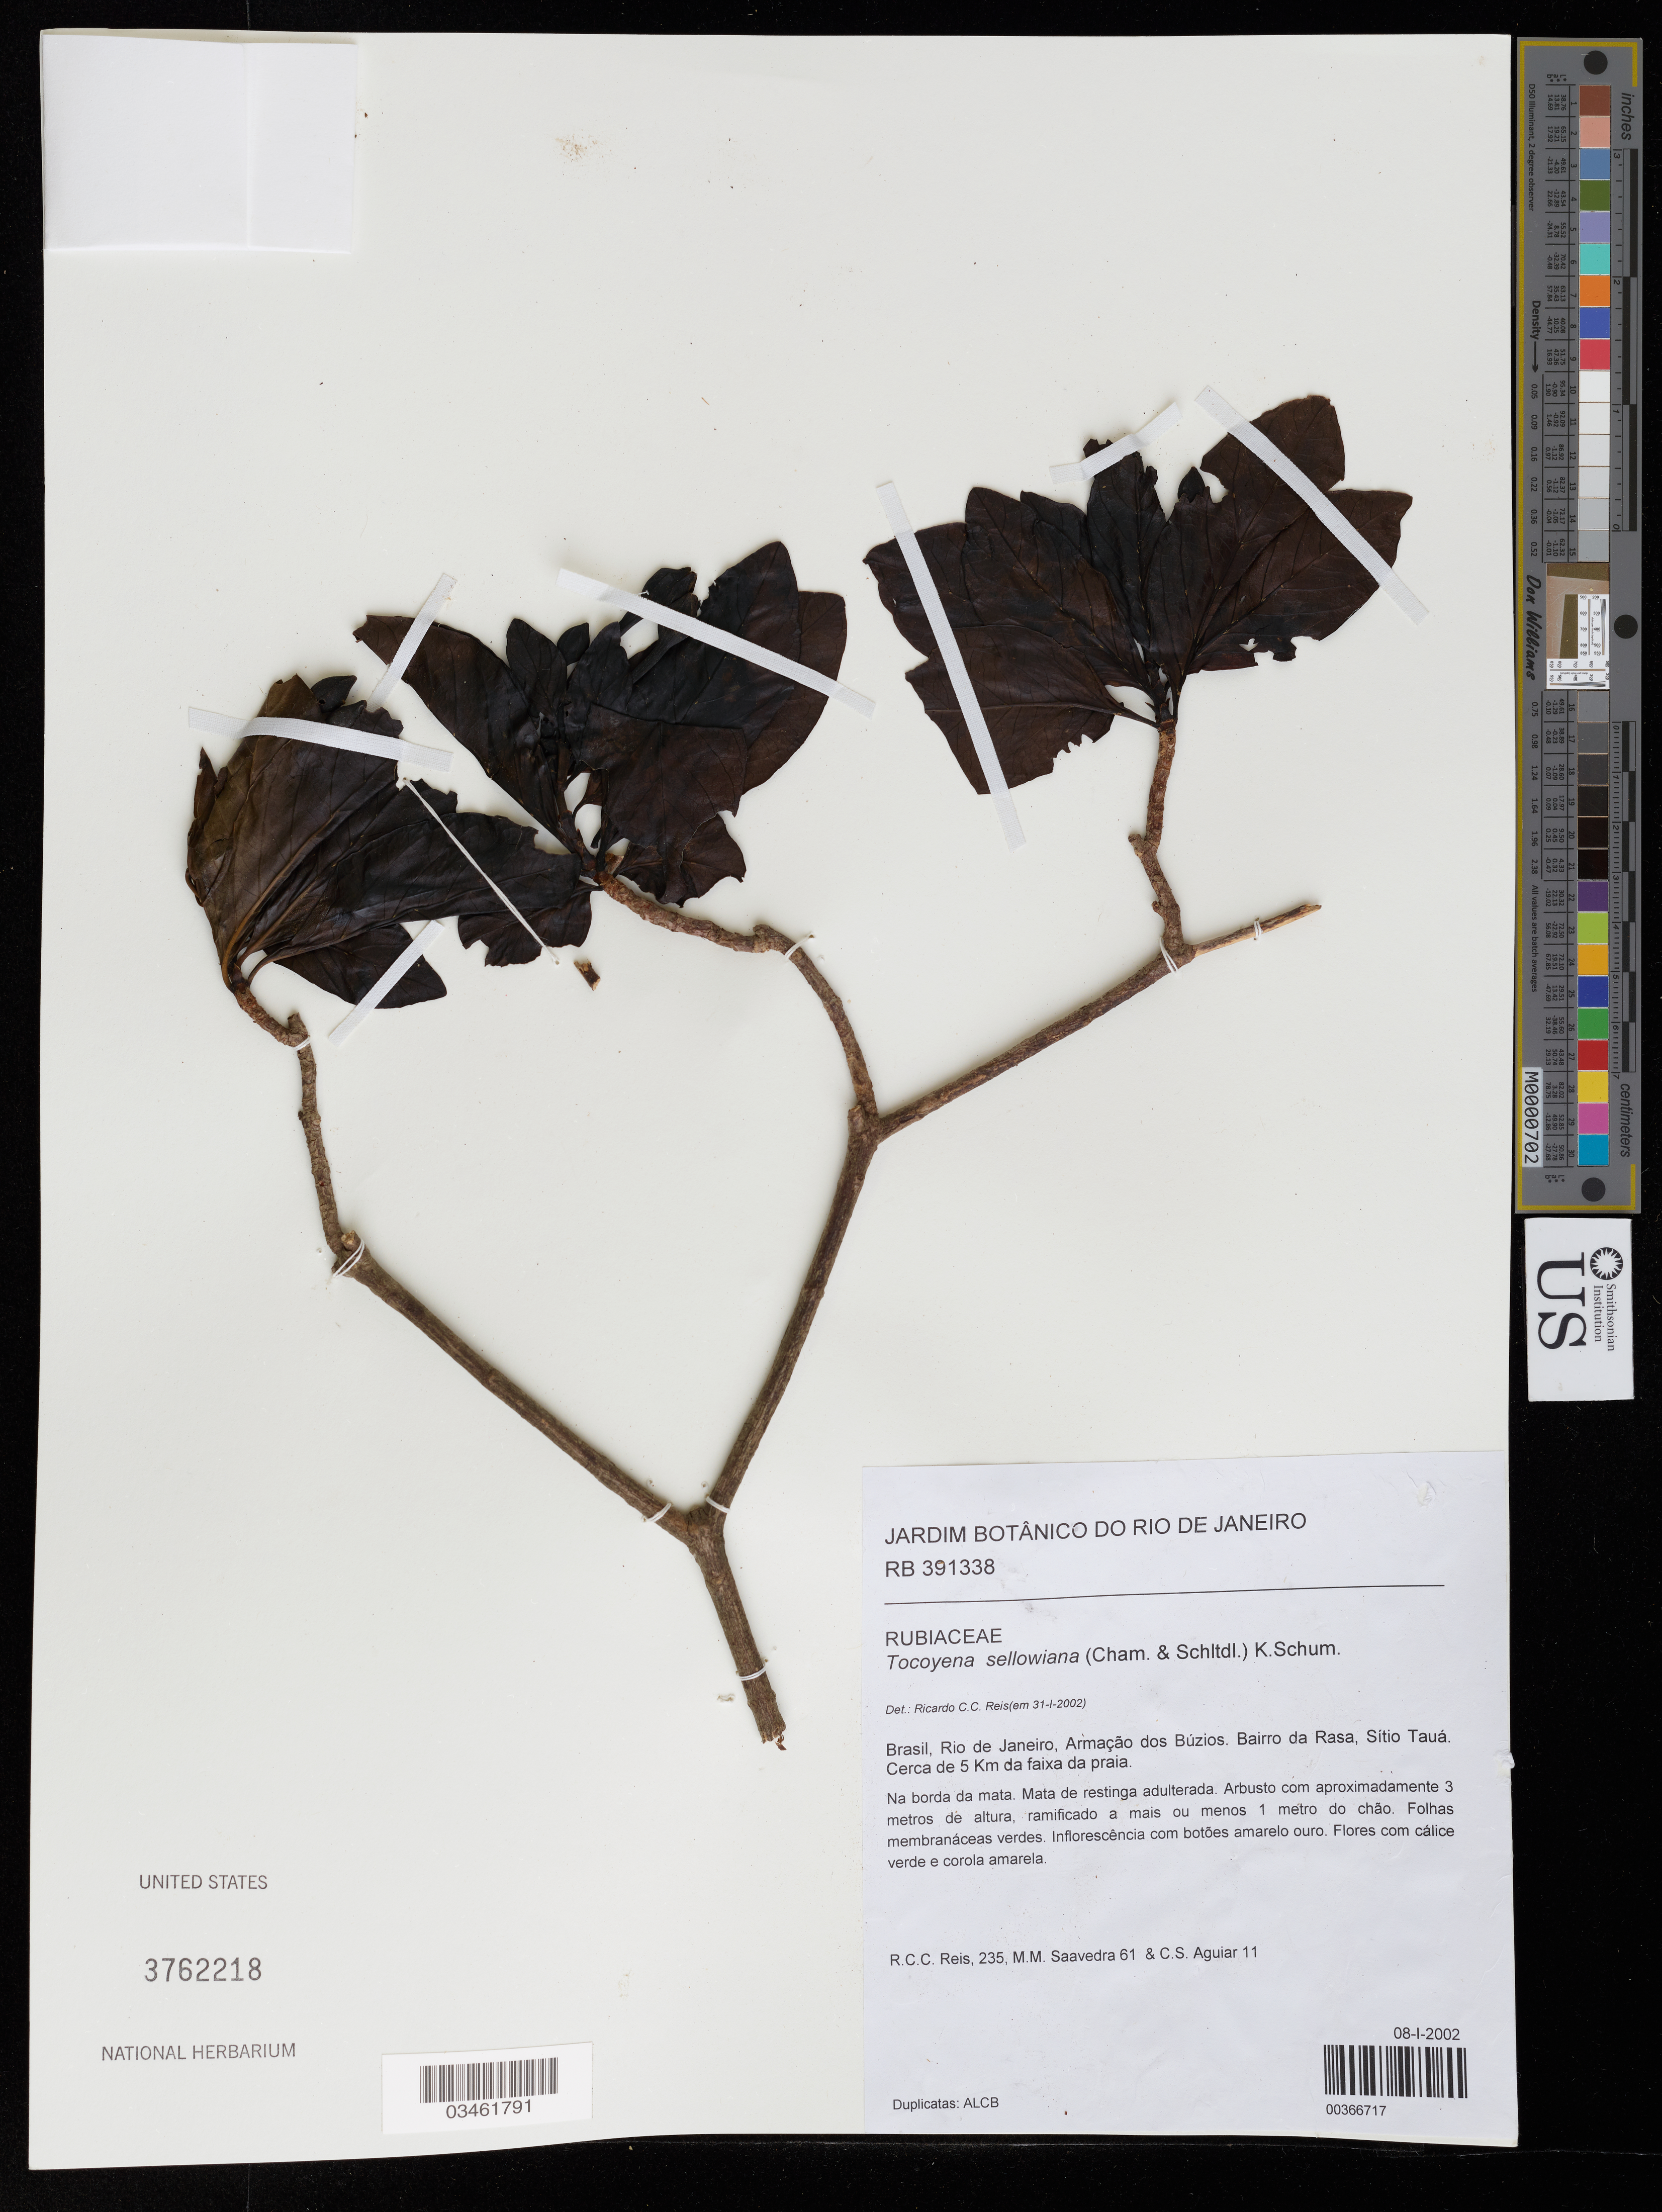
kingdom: Plantae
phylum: Tracheophyta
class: Magnoliopsida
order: Gentianales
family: Rubiaceae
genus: Tocoyena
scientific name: Tocoyena sellowiana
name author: (Cham. & Schltdl.) K. Schum.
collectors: R. Reis, M. Saavedra & C. Aguiar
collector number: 235/11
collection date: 2002-01-08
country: Brazil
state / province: Rio de Janeiro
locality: Armação dos Búzios. Bairro da Rasa, Sitio Tauá. Cerca de 5 Km da faixa da praia.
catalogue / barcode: US 3762218